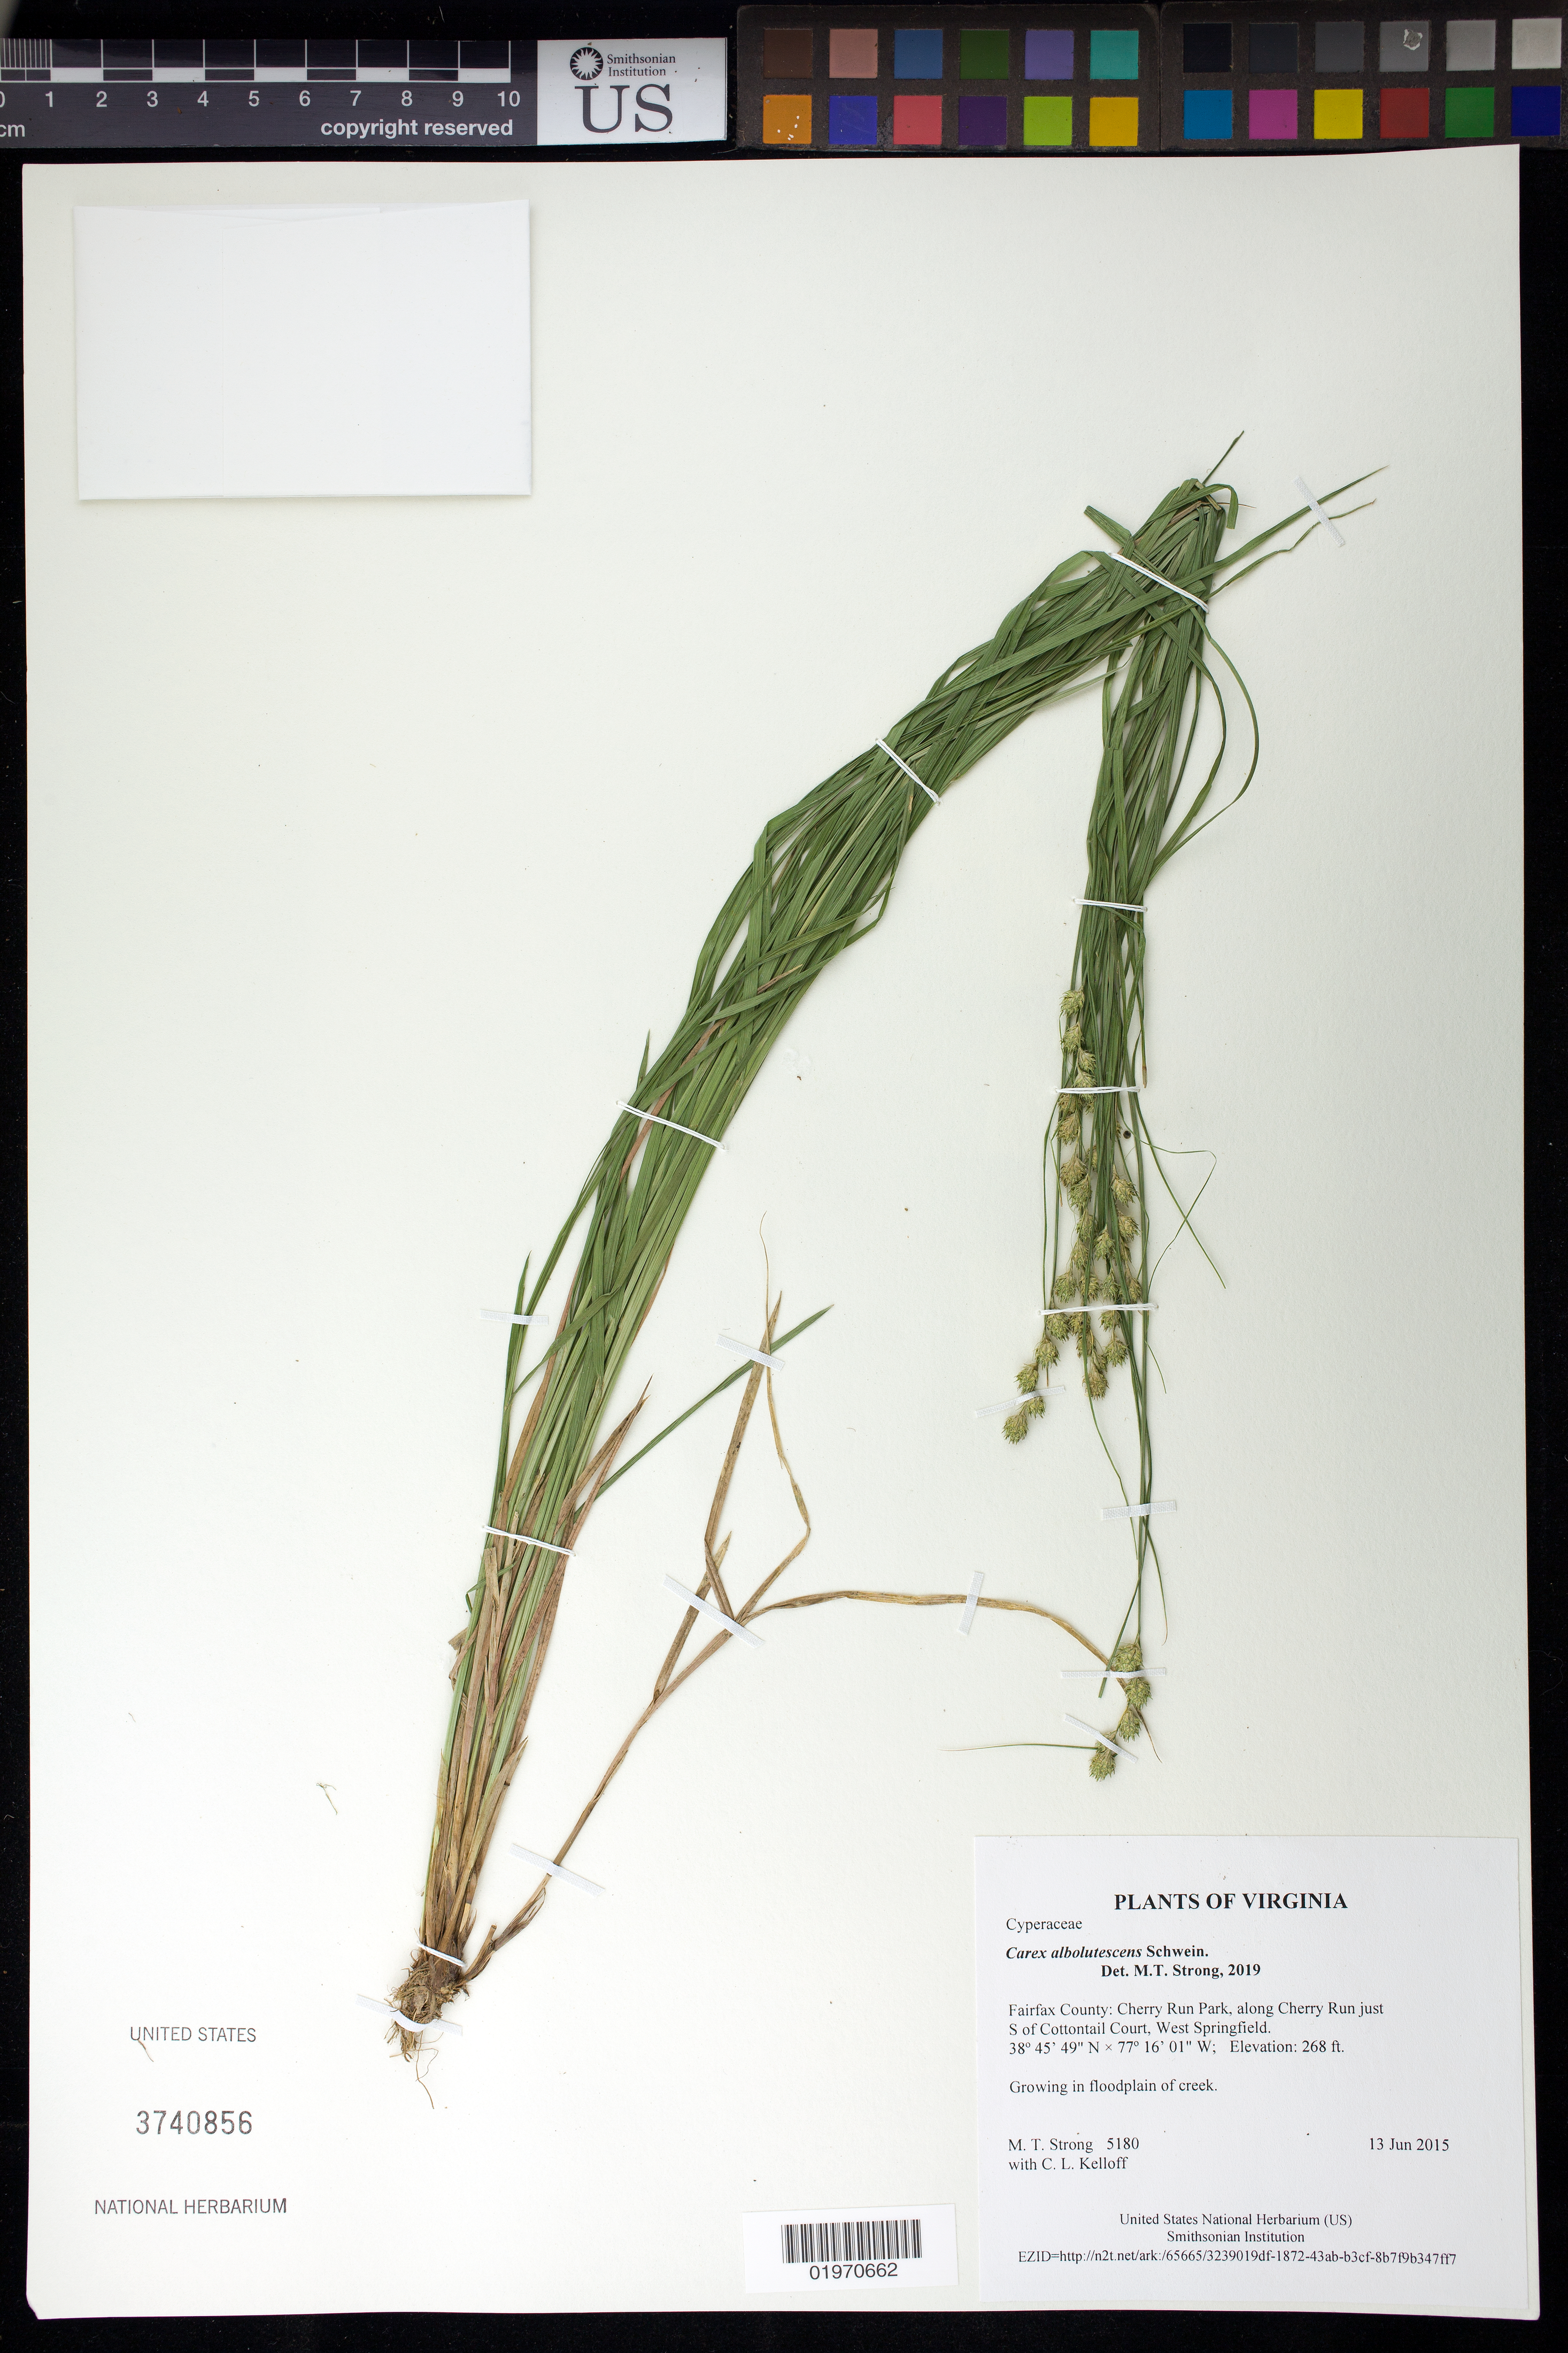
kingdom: Plantae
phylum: Tracheophyta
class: Liliopsida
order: Poales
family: Cyperaceae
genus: Carex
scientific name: Carex albolutescens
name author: Schwein.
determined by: Strong, M. T., (US), Smithsonian Institution - National Museum of Natural History (UNITED STATES)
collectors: M. T. Strong & C. L. Kelloff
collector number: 5180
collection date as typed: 13 Jun 2015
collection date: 2015-06-13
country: United States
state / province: Virginia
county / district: Fairfax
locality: Cherry Run Park, along Cherry Run just S of Cottontail Court, West Springfield.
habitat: Growing in floodplain of creek.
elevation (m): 82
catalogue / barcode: US 3740856